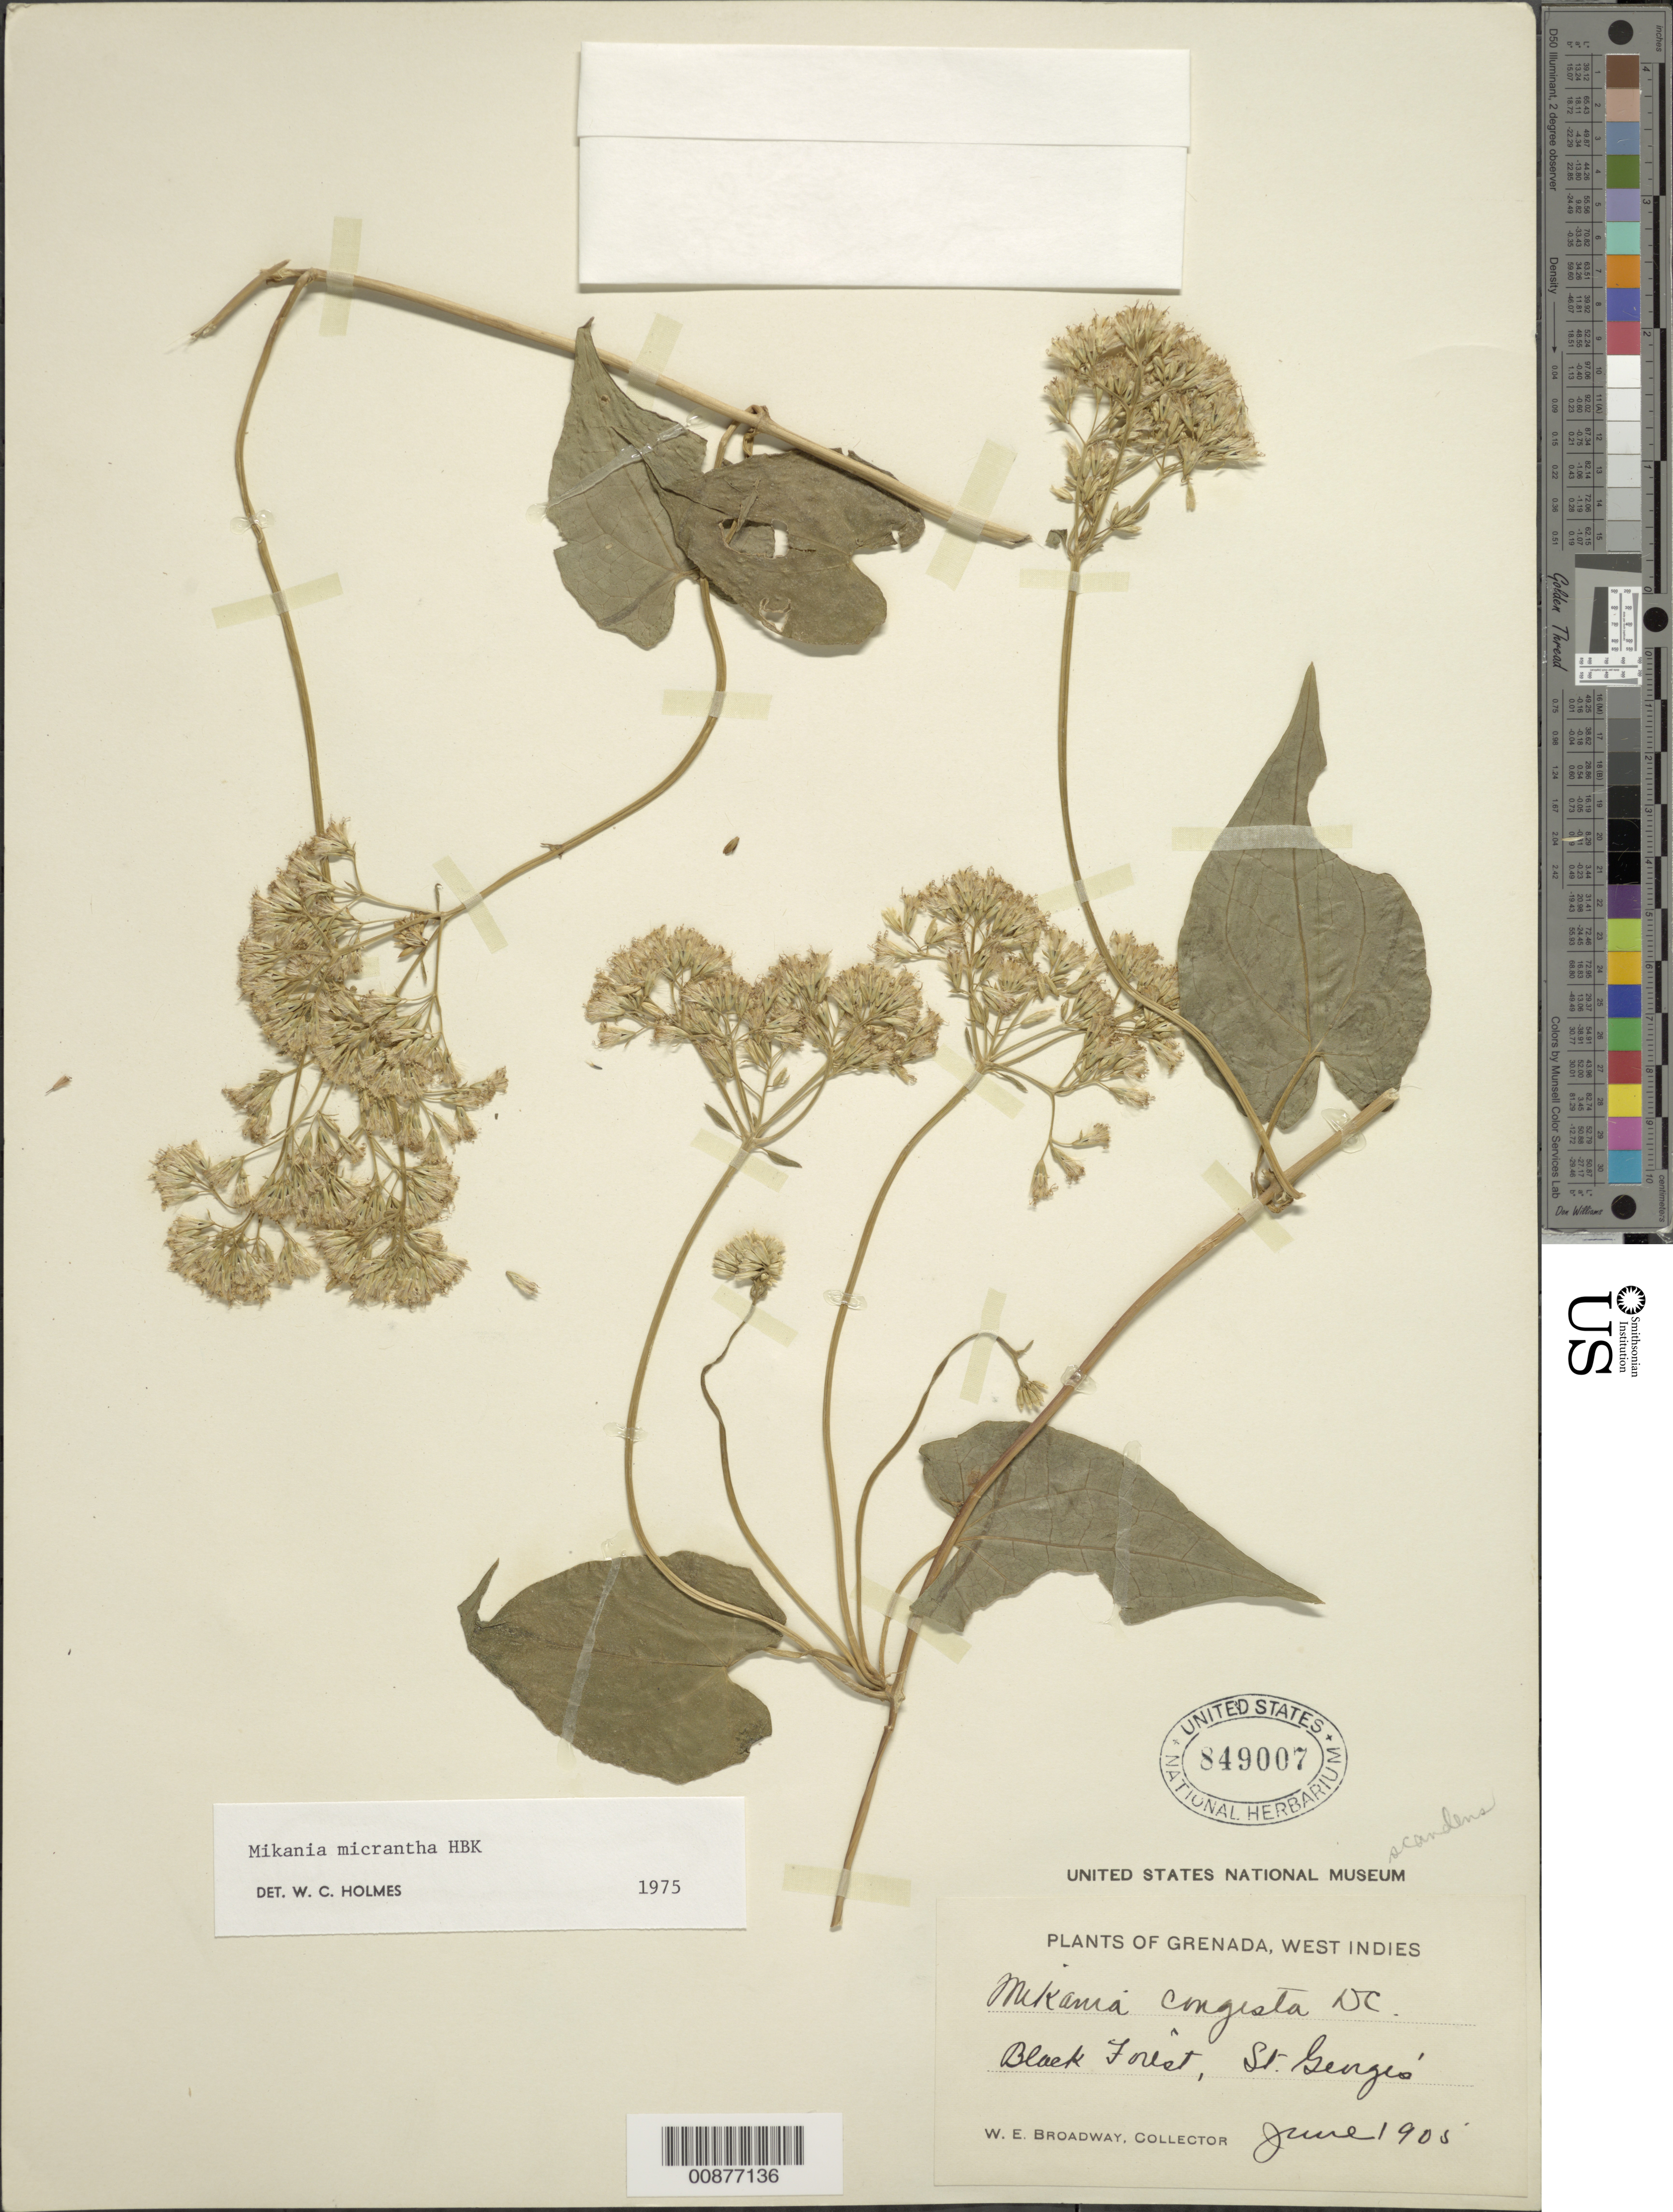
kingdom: Plantae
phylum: Tracheophyta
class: Magnoliopsida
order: Asterales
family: Asteraceae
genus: Mikania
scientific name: Mikania micrantha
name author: Kunth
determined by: Holmes, Walter C., (BAYLU), Baylor University (UNITED STATES)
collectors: W. E. Broadway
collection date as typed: Jun 1905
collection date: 1905-06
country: Grenada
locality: Black Forest, St. Georges'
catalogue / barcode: US 849007